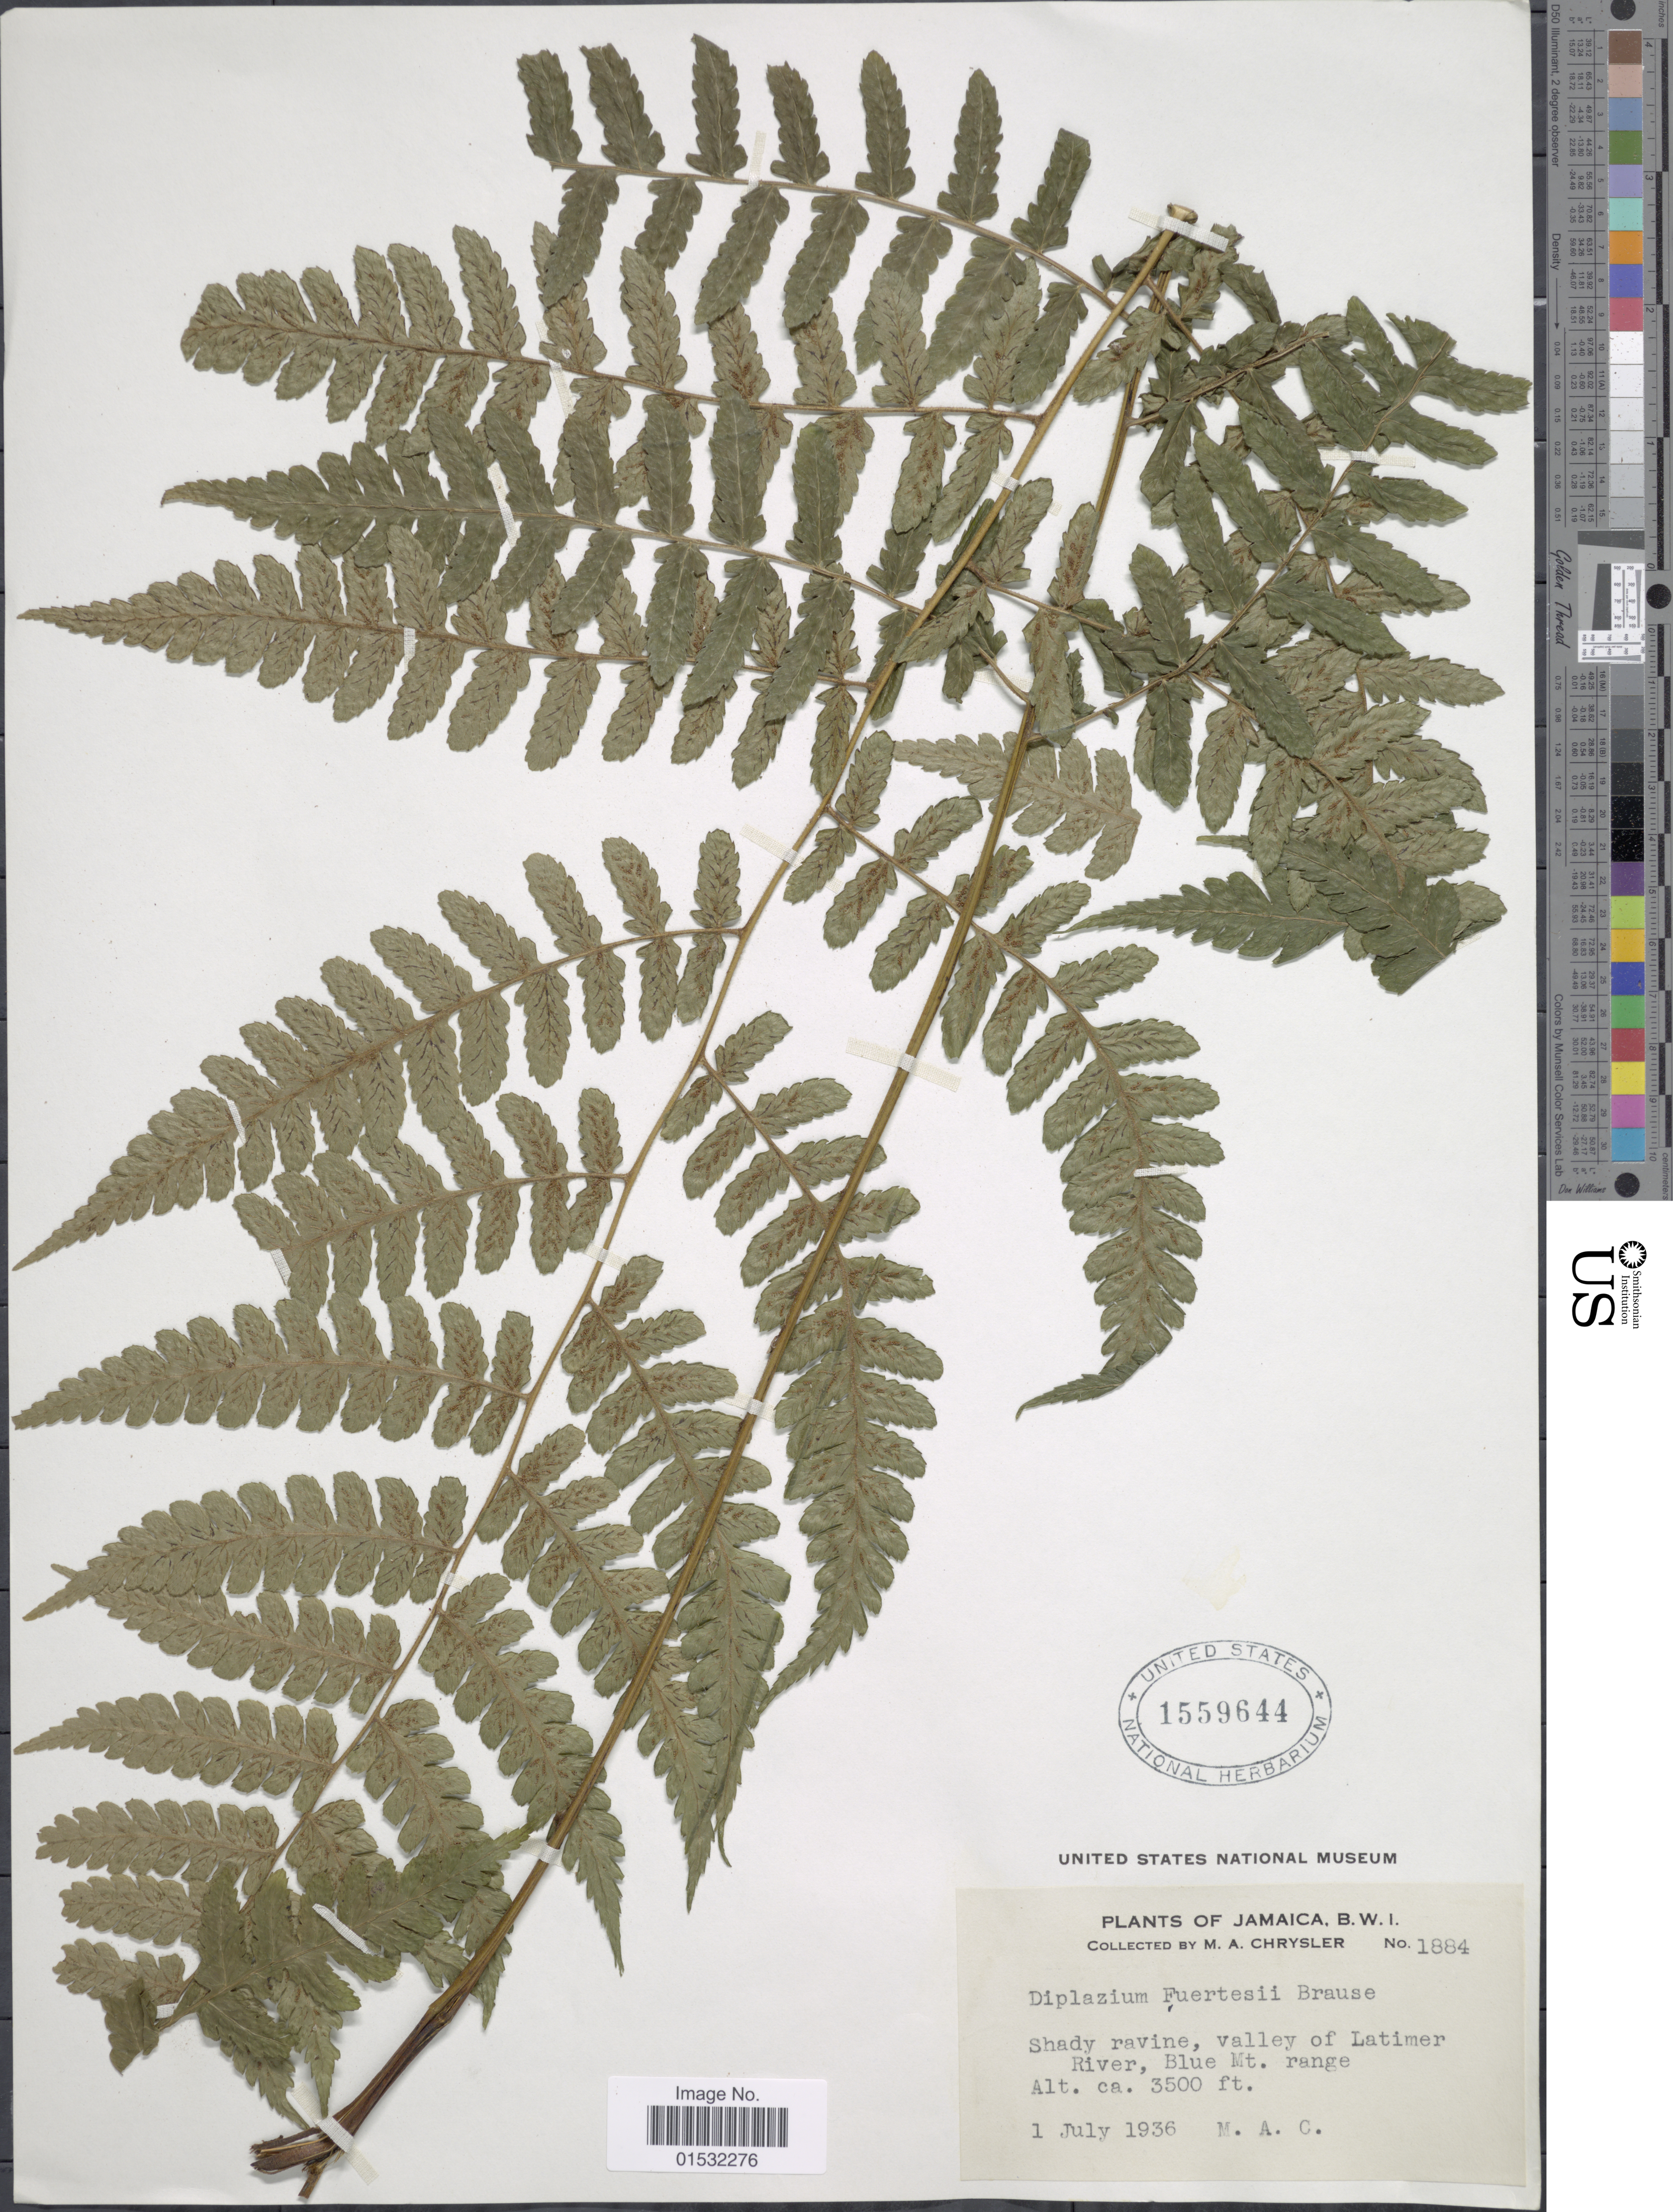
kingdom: Plantae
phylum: Tracheophyta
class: Polypodiopsida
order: Polypodiales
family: Athyriaceae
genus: Diplazium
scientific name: Diplazium fuertesii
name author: Brause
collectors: M. A. Chrysler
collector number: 1884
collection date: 1936-07-01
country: Jamaica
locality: B. W. I. Valley of Latimer River, Blue Mt. Range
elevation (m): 1067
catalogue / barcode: US 1559644